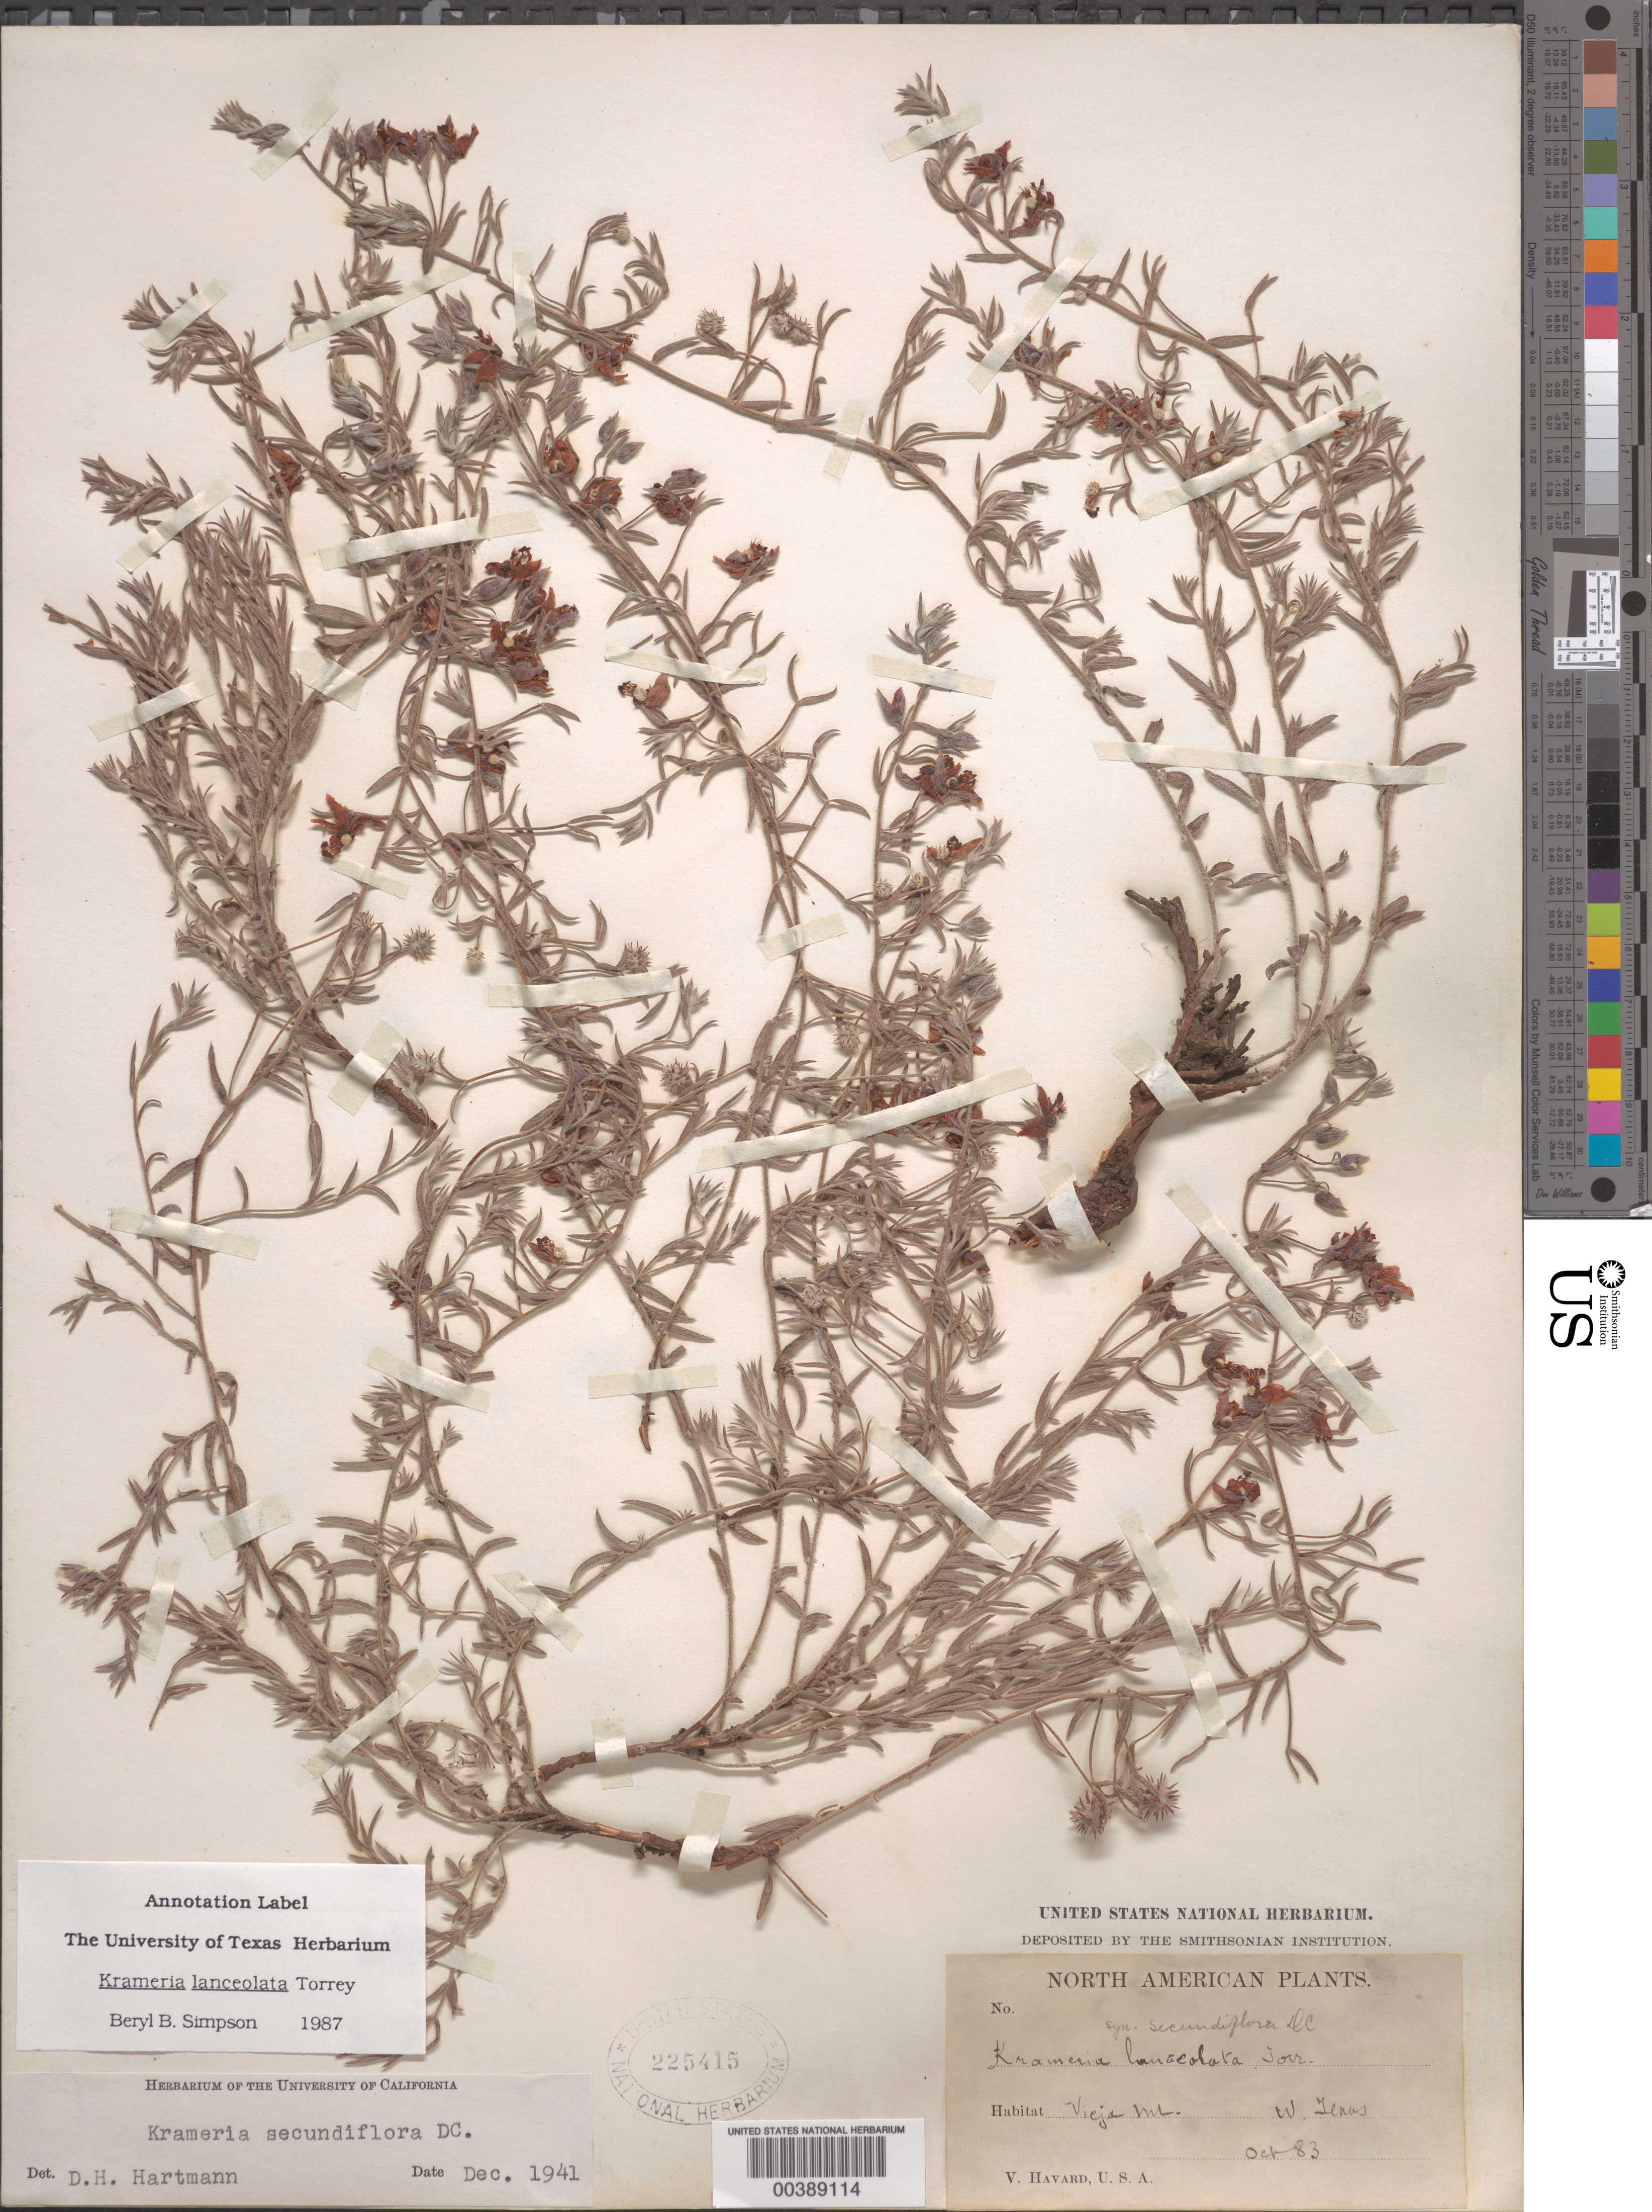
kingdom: Plantae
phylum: Tracheophyta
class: Magnoliopsida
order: Zygophyllales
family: Krameriaceae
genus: Krameria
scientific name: Krameria lanceolata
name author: Torr.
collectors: V. Havard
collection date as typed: Oct 1883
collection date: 1883-10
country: United States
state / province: Texas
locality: Vieja mt.; w texas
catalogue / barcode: US 225415